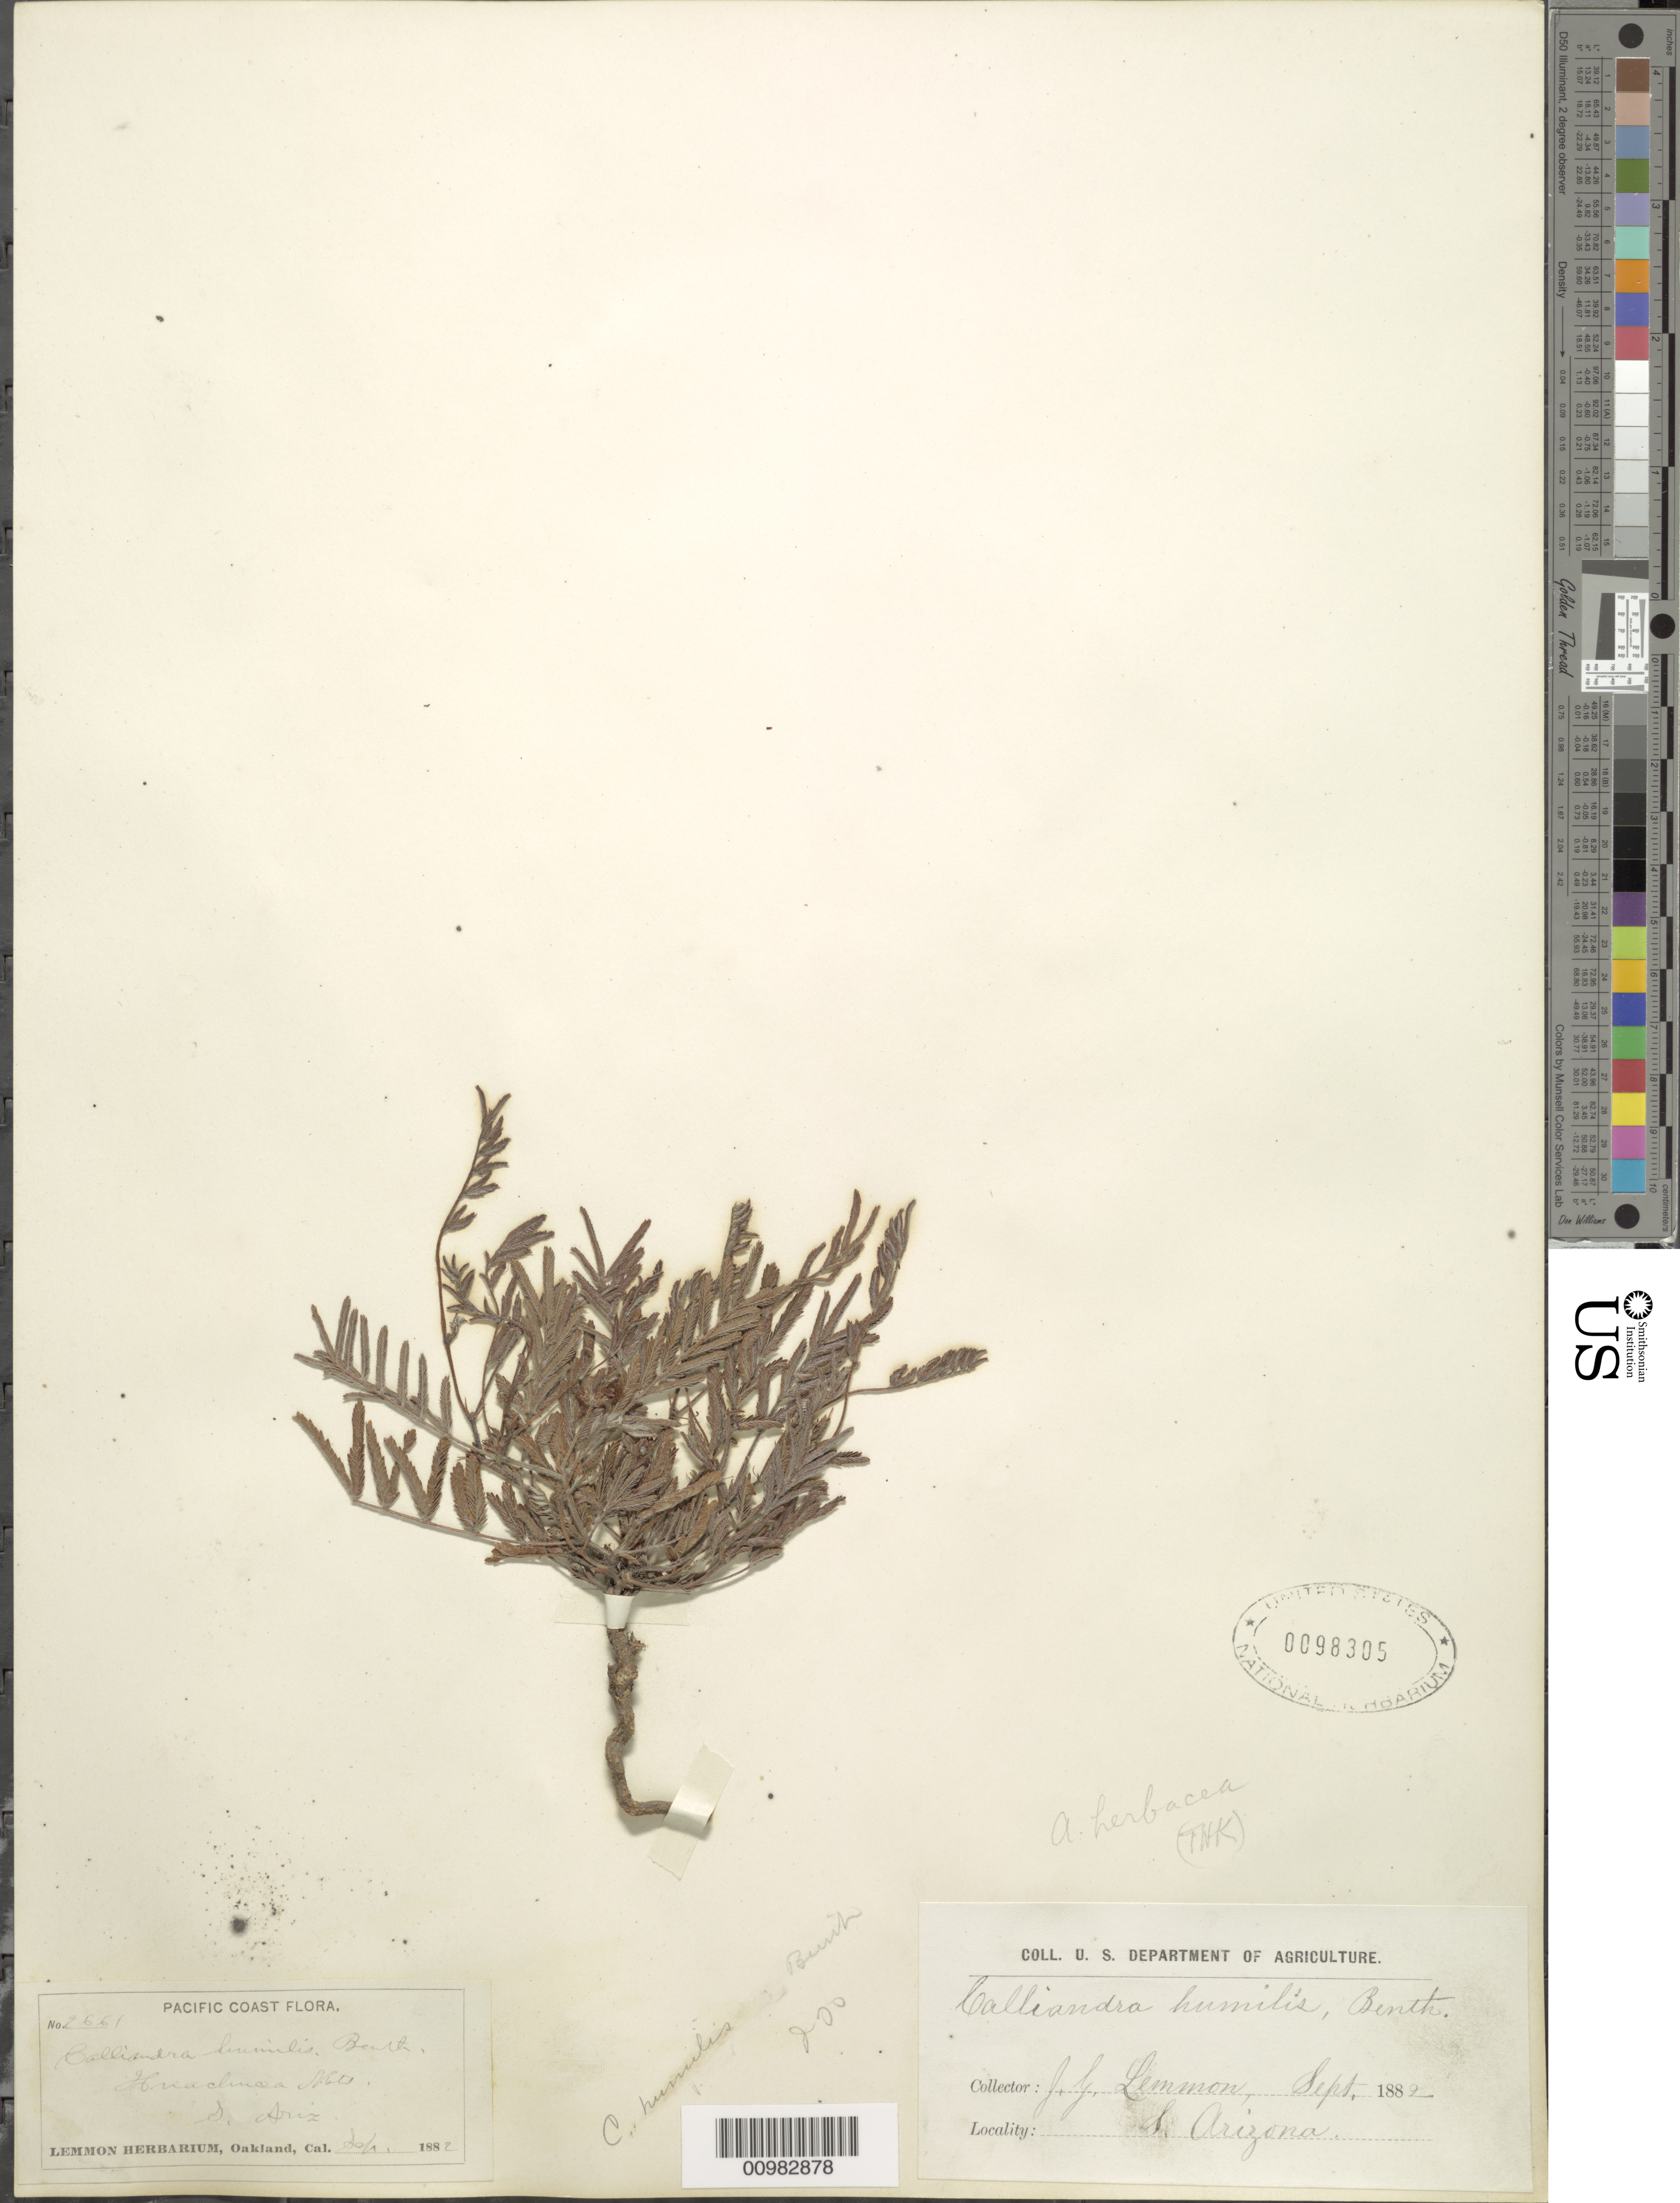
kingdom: Plantae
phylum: Tracheophyta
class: Magnoliopsida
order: Fabales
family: Fabaceae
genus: Calliandra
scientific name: Calliandra humilis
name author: Benth.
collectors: J. G. Lemmon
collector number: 2661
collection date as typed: Sep 1882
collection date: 1882-09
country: United States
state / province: Arizona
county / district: Cochise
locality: Huachua Mountains.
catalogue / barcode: US 98305